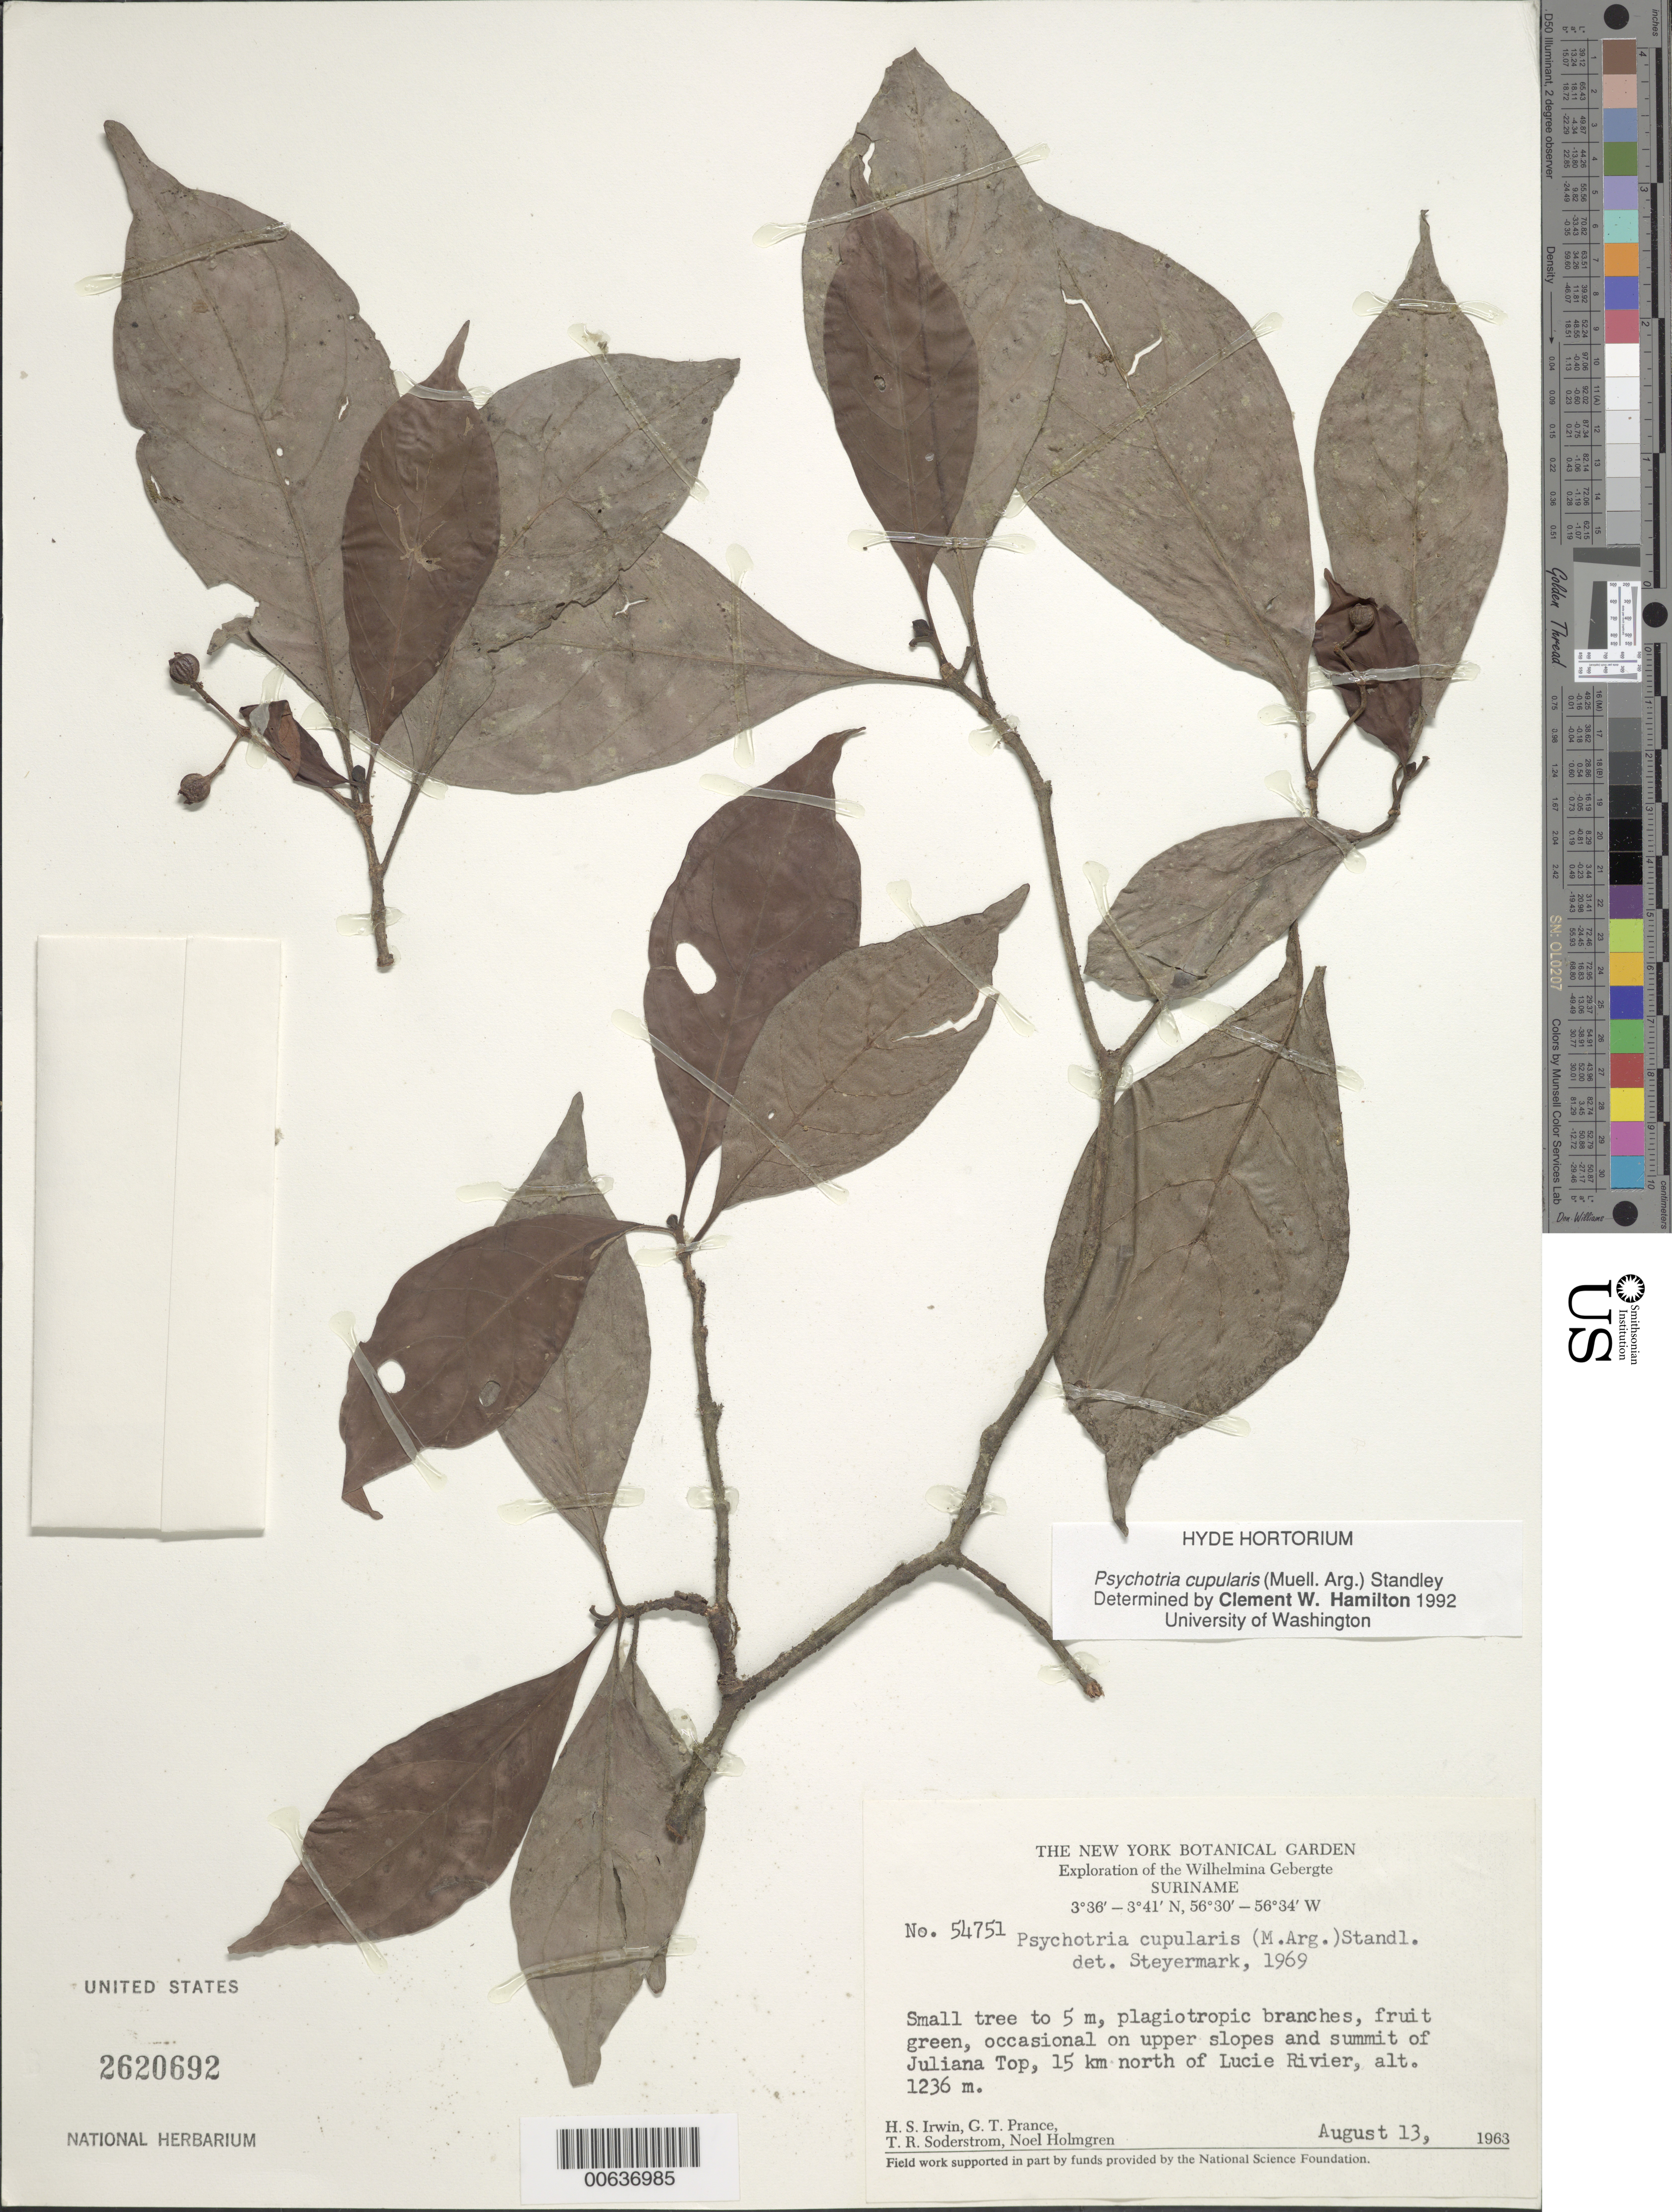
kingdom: Plantae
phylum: Tracheophyta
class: Magnoliopsida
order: Gentianales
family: Rubiaceae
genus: Psychotria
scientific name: Psychotria cupularis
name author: (Müll. Arg.) Standl.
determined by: Hamilton, C. W.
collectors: H. Irwin, G. T. Prance, T. R. Soderstrom & N. H. Holmgren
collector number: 54751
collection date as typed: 13-Aug-63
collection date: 1963-08-13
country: Suriname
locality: Juliana Top, 15 km N of Lucie R., Wilhelmina Gebergte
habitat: Upper slopes and summit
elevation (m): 1236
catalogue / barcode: US 2620692